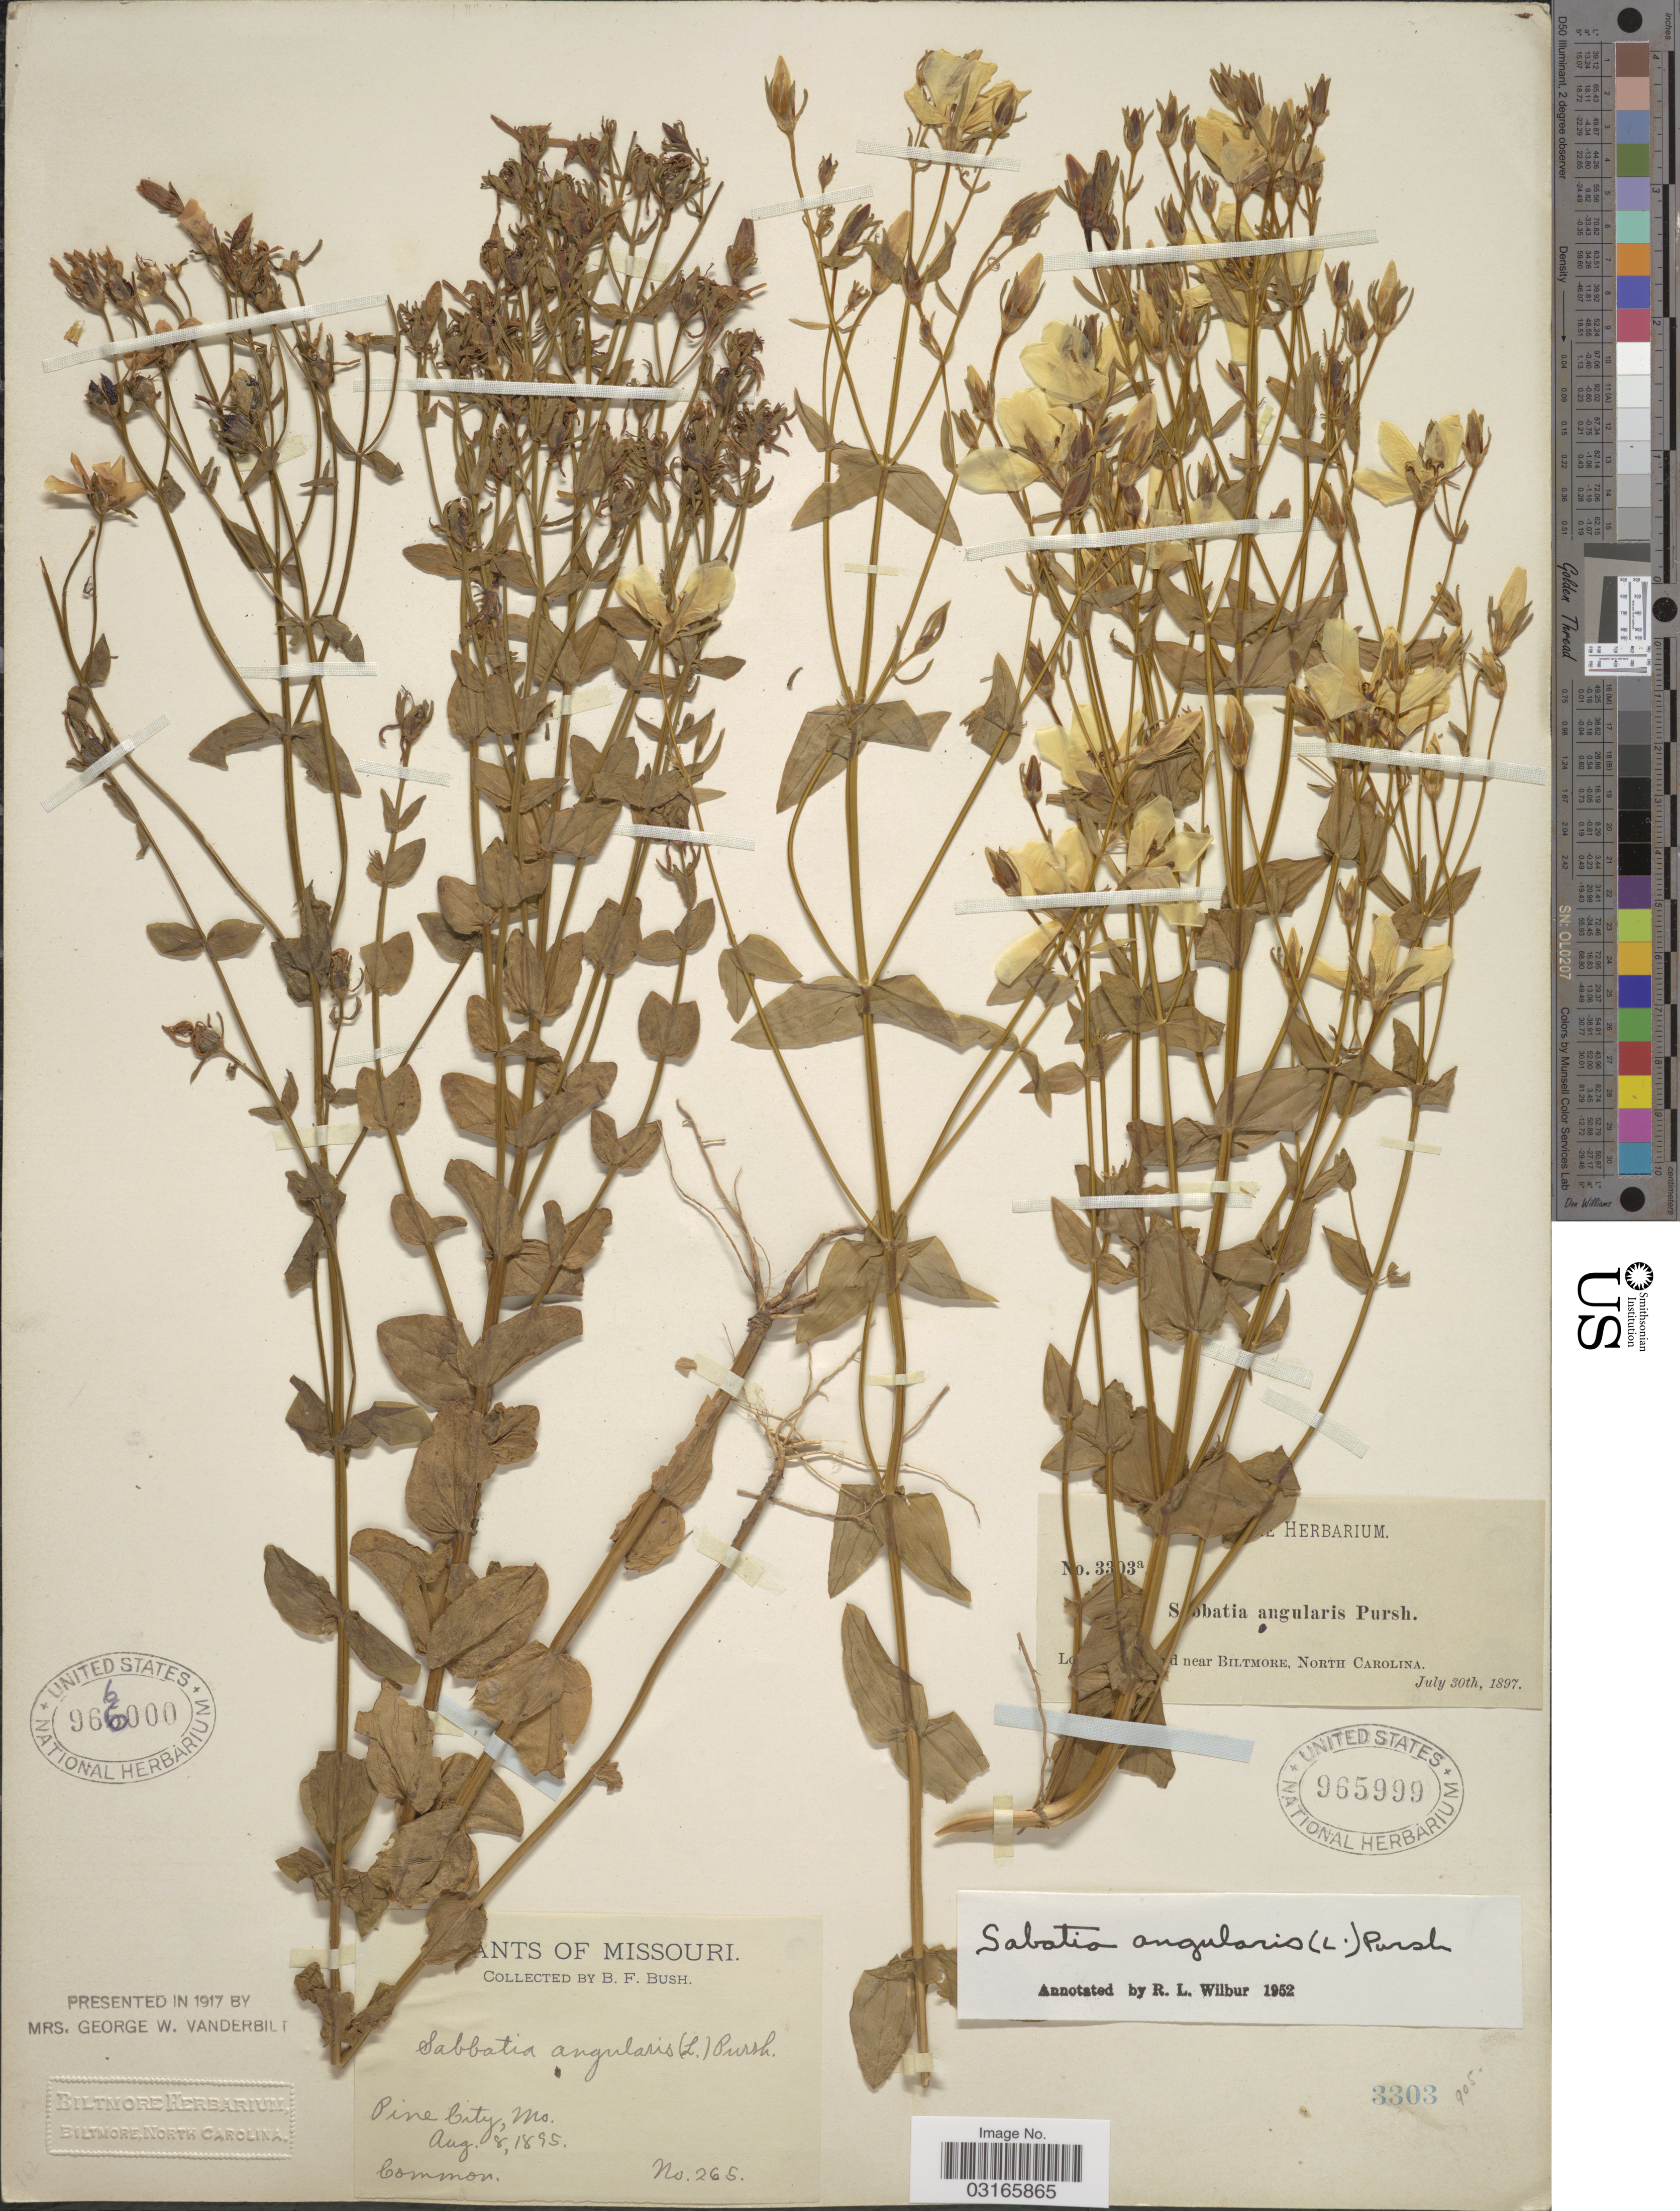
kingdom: Plantae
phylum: Tracheophyta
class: Magnoliopsida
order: Gentianales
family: Gentianaceae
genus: Sabatia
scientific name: Sabatia angularis (L.) Pursh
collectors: ex herb. Biltmore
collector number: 3303a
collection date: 1897-07-30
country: United States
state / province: North Carolina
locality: [illegible text] near Biltmore.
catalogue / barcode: US 965999